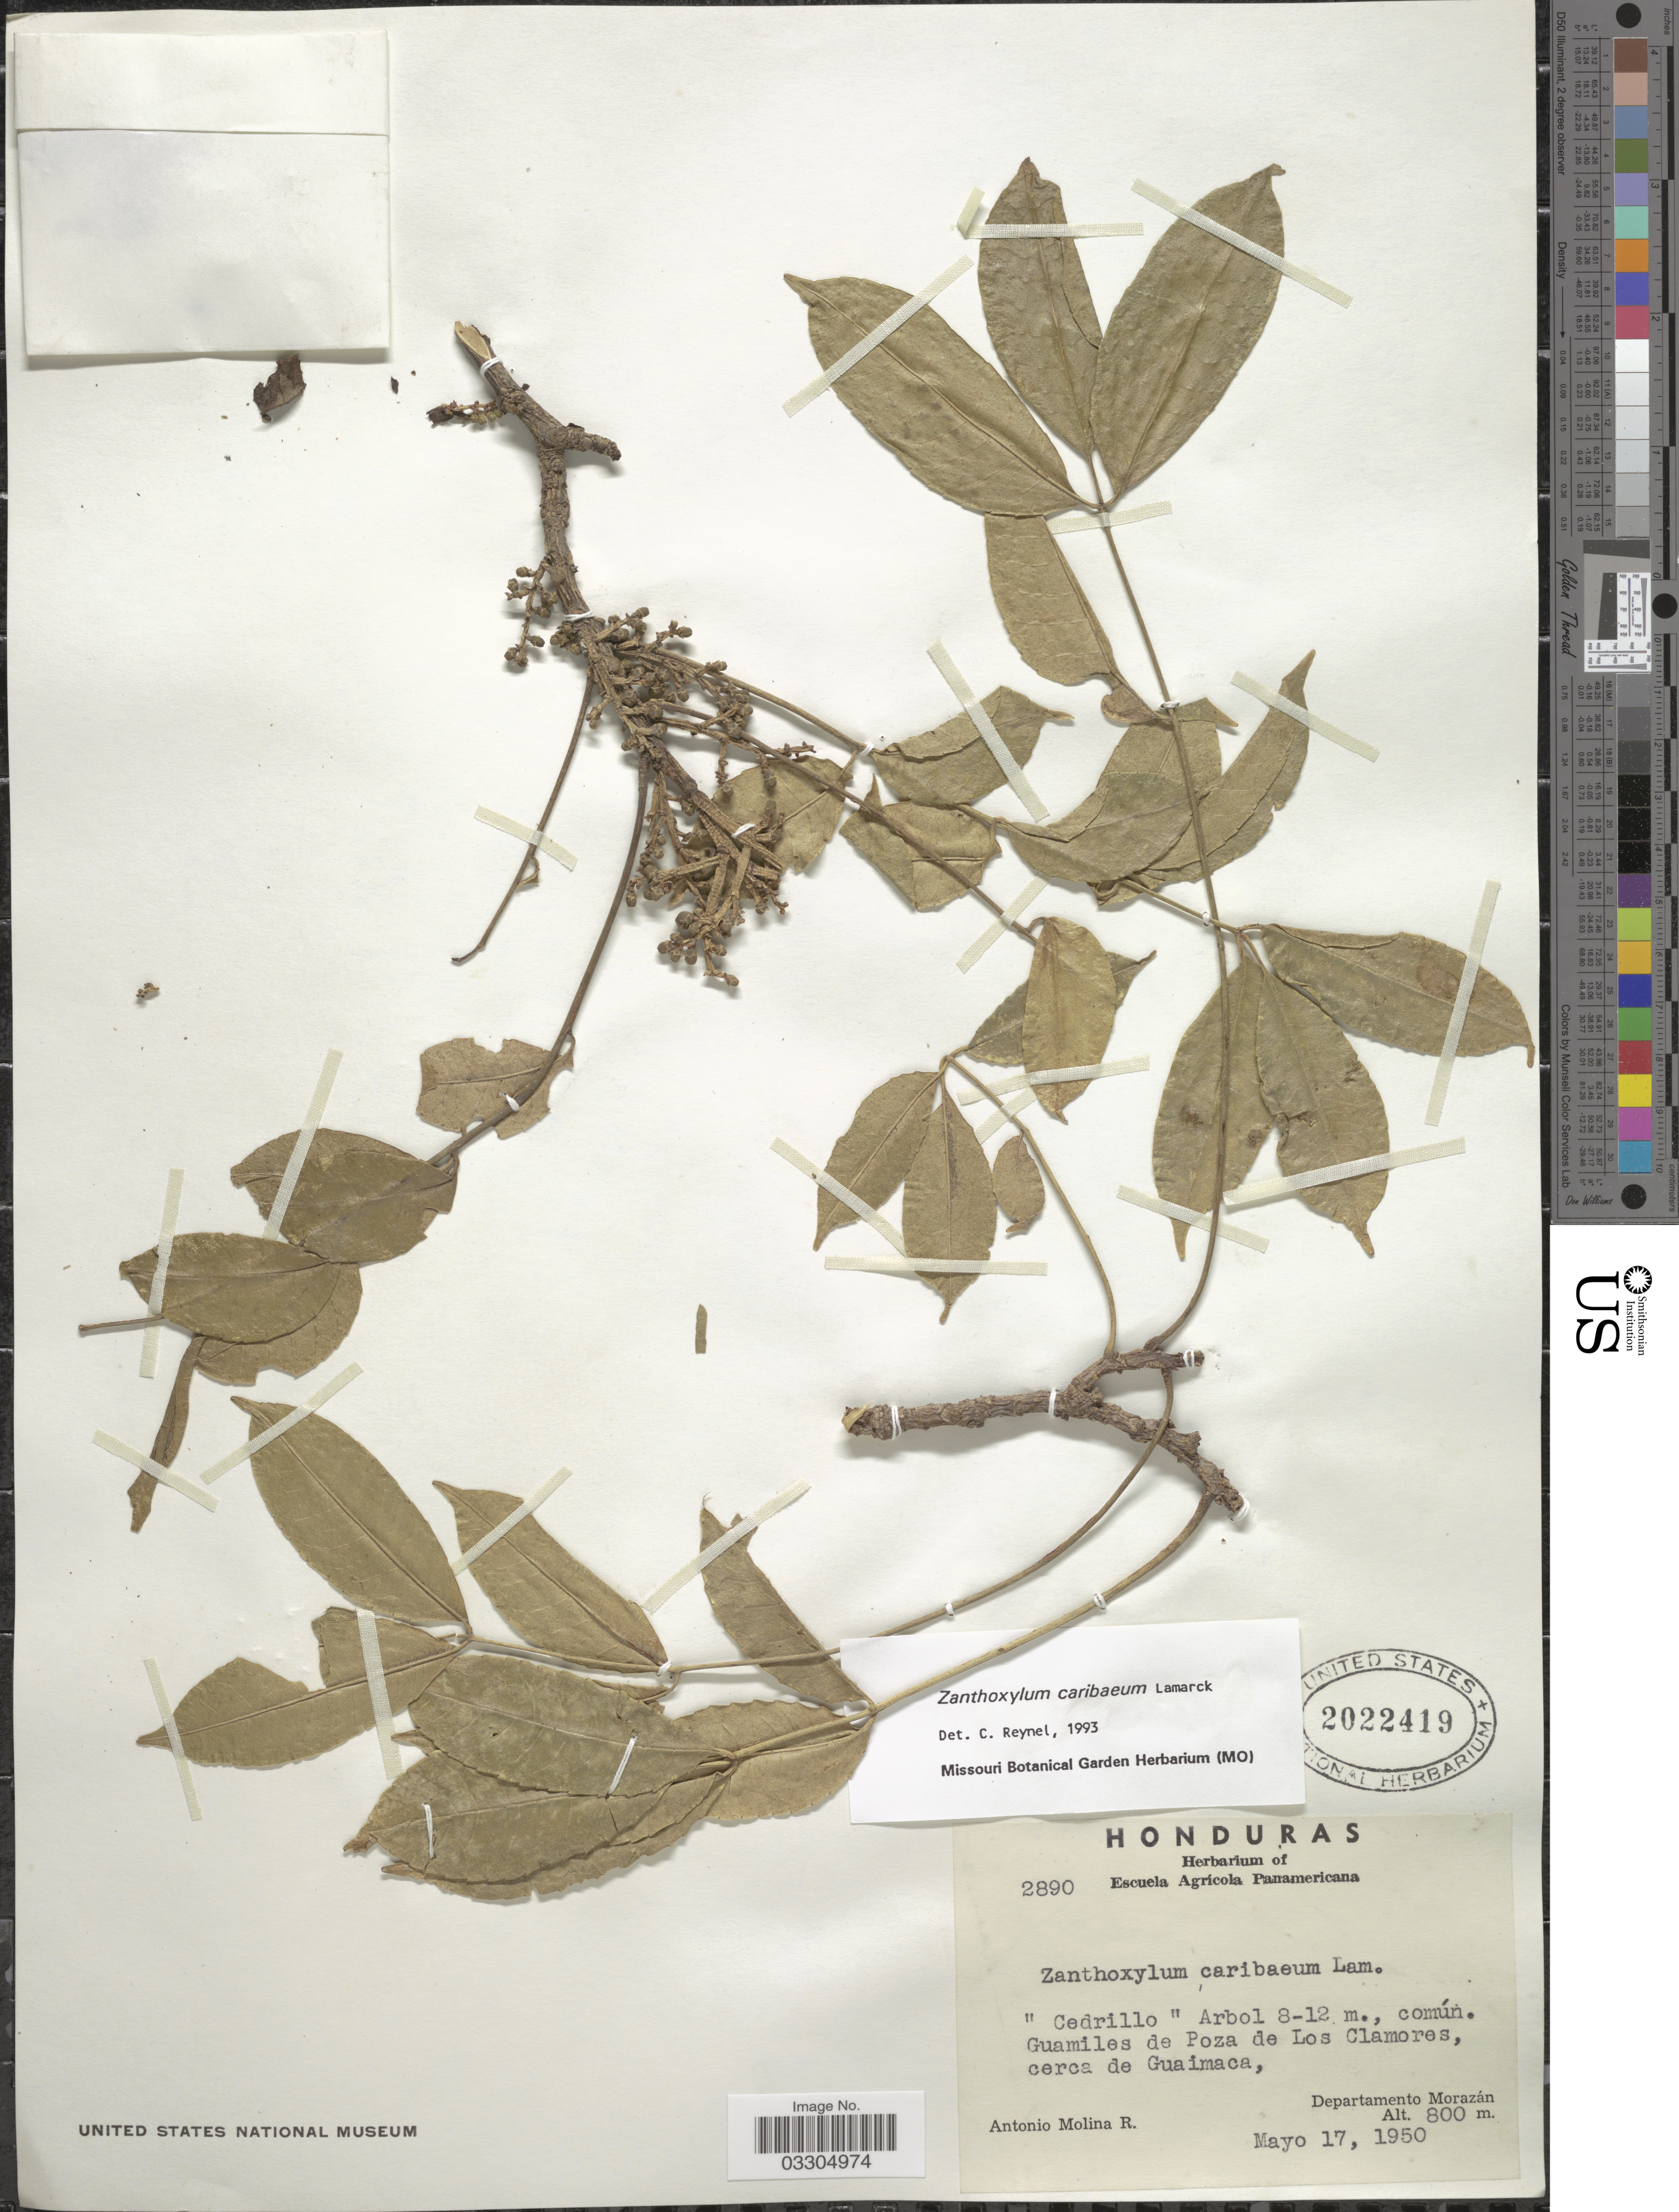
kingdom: Plantae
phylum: Tracheophyta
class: Magnoliopsida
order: Sapindales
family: Rutaceae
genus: Zanthoxylum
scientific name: Zanthoxylum caribaeum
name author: Lam.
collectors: A. Molina R.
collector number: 2890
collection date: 1950-05-17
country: Honduras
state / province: Fco. Morazán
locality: Guamiles de Poza de Los Clamores, cerca de Guaimaca, Departamento de Morazán.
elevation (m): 800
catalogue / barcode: US 2022419